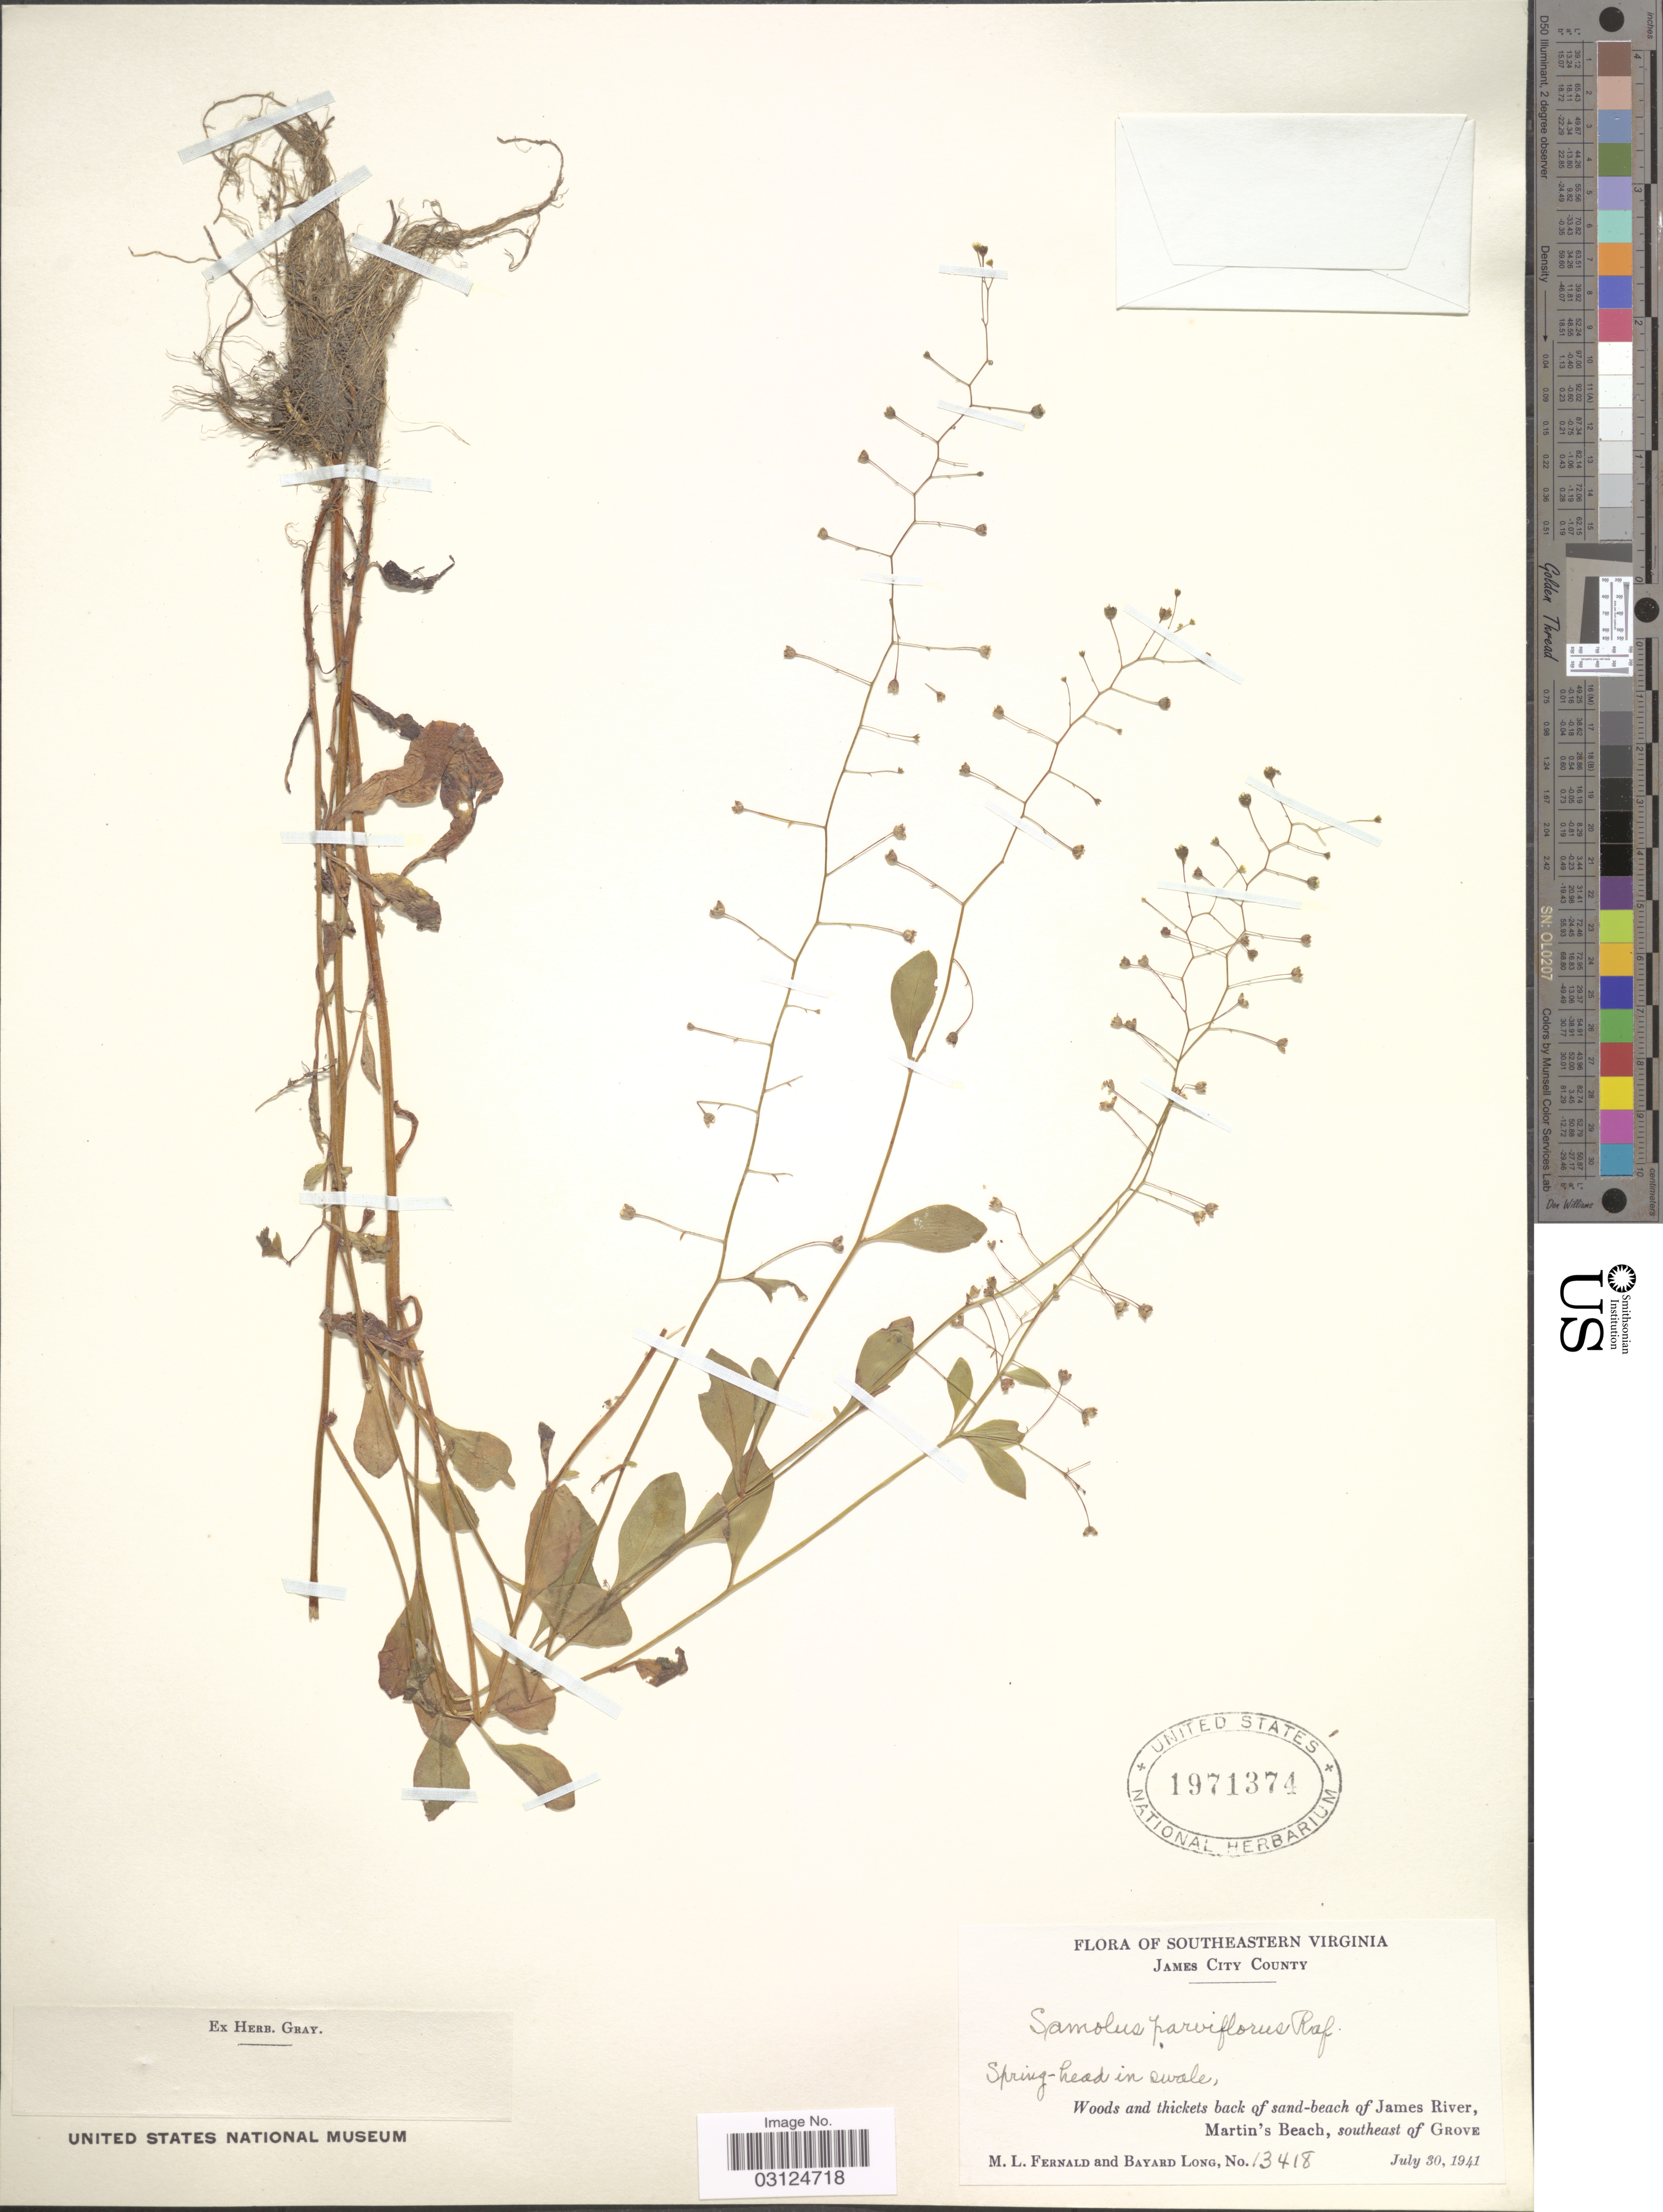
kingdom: Plantae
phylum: Tracheophyta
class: Magnoliopsida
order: Ericales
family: Primulaceae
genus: Samolus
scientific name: Samolus parviflorus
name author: Raf.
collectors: M. L. Fernald & B. Long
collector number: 13418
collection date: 1941-07-30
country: United States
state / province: Virginia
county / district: James City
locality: Southeastern Virginia. James City County. Woods and thickets bank of sand-beach of James River, Martin's Beach, southeast of Grove.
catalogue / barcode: US 1971374